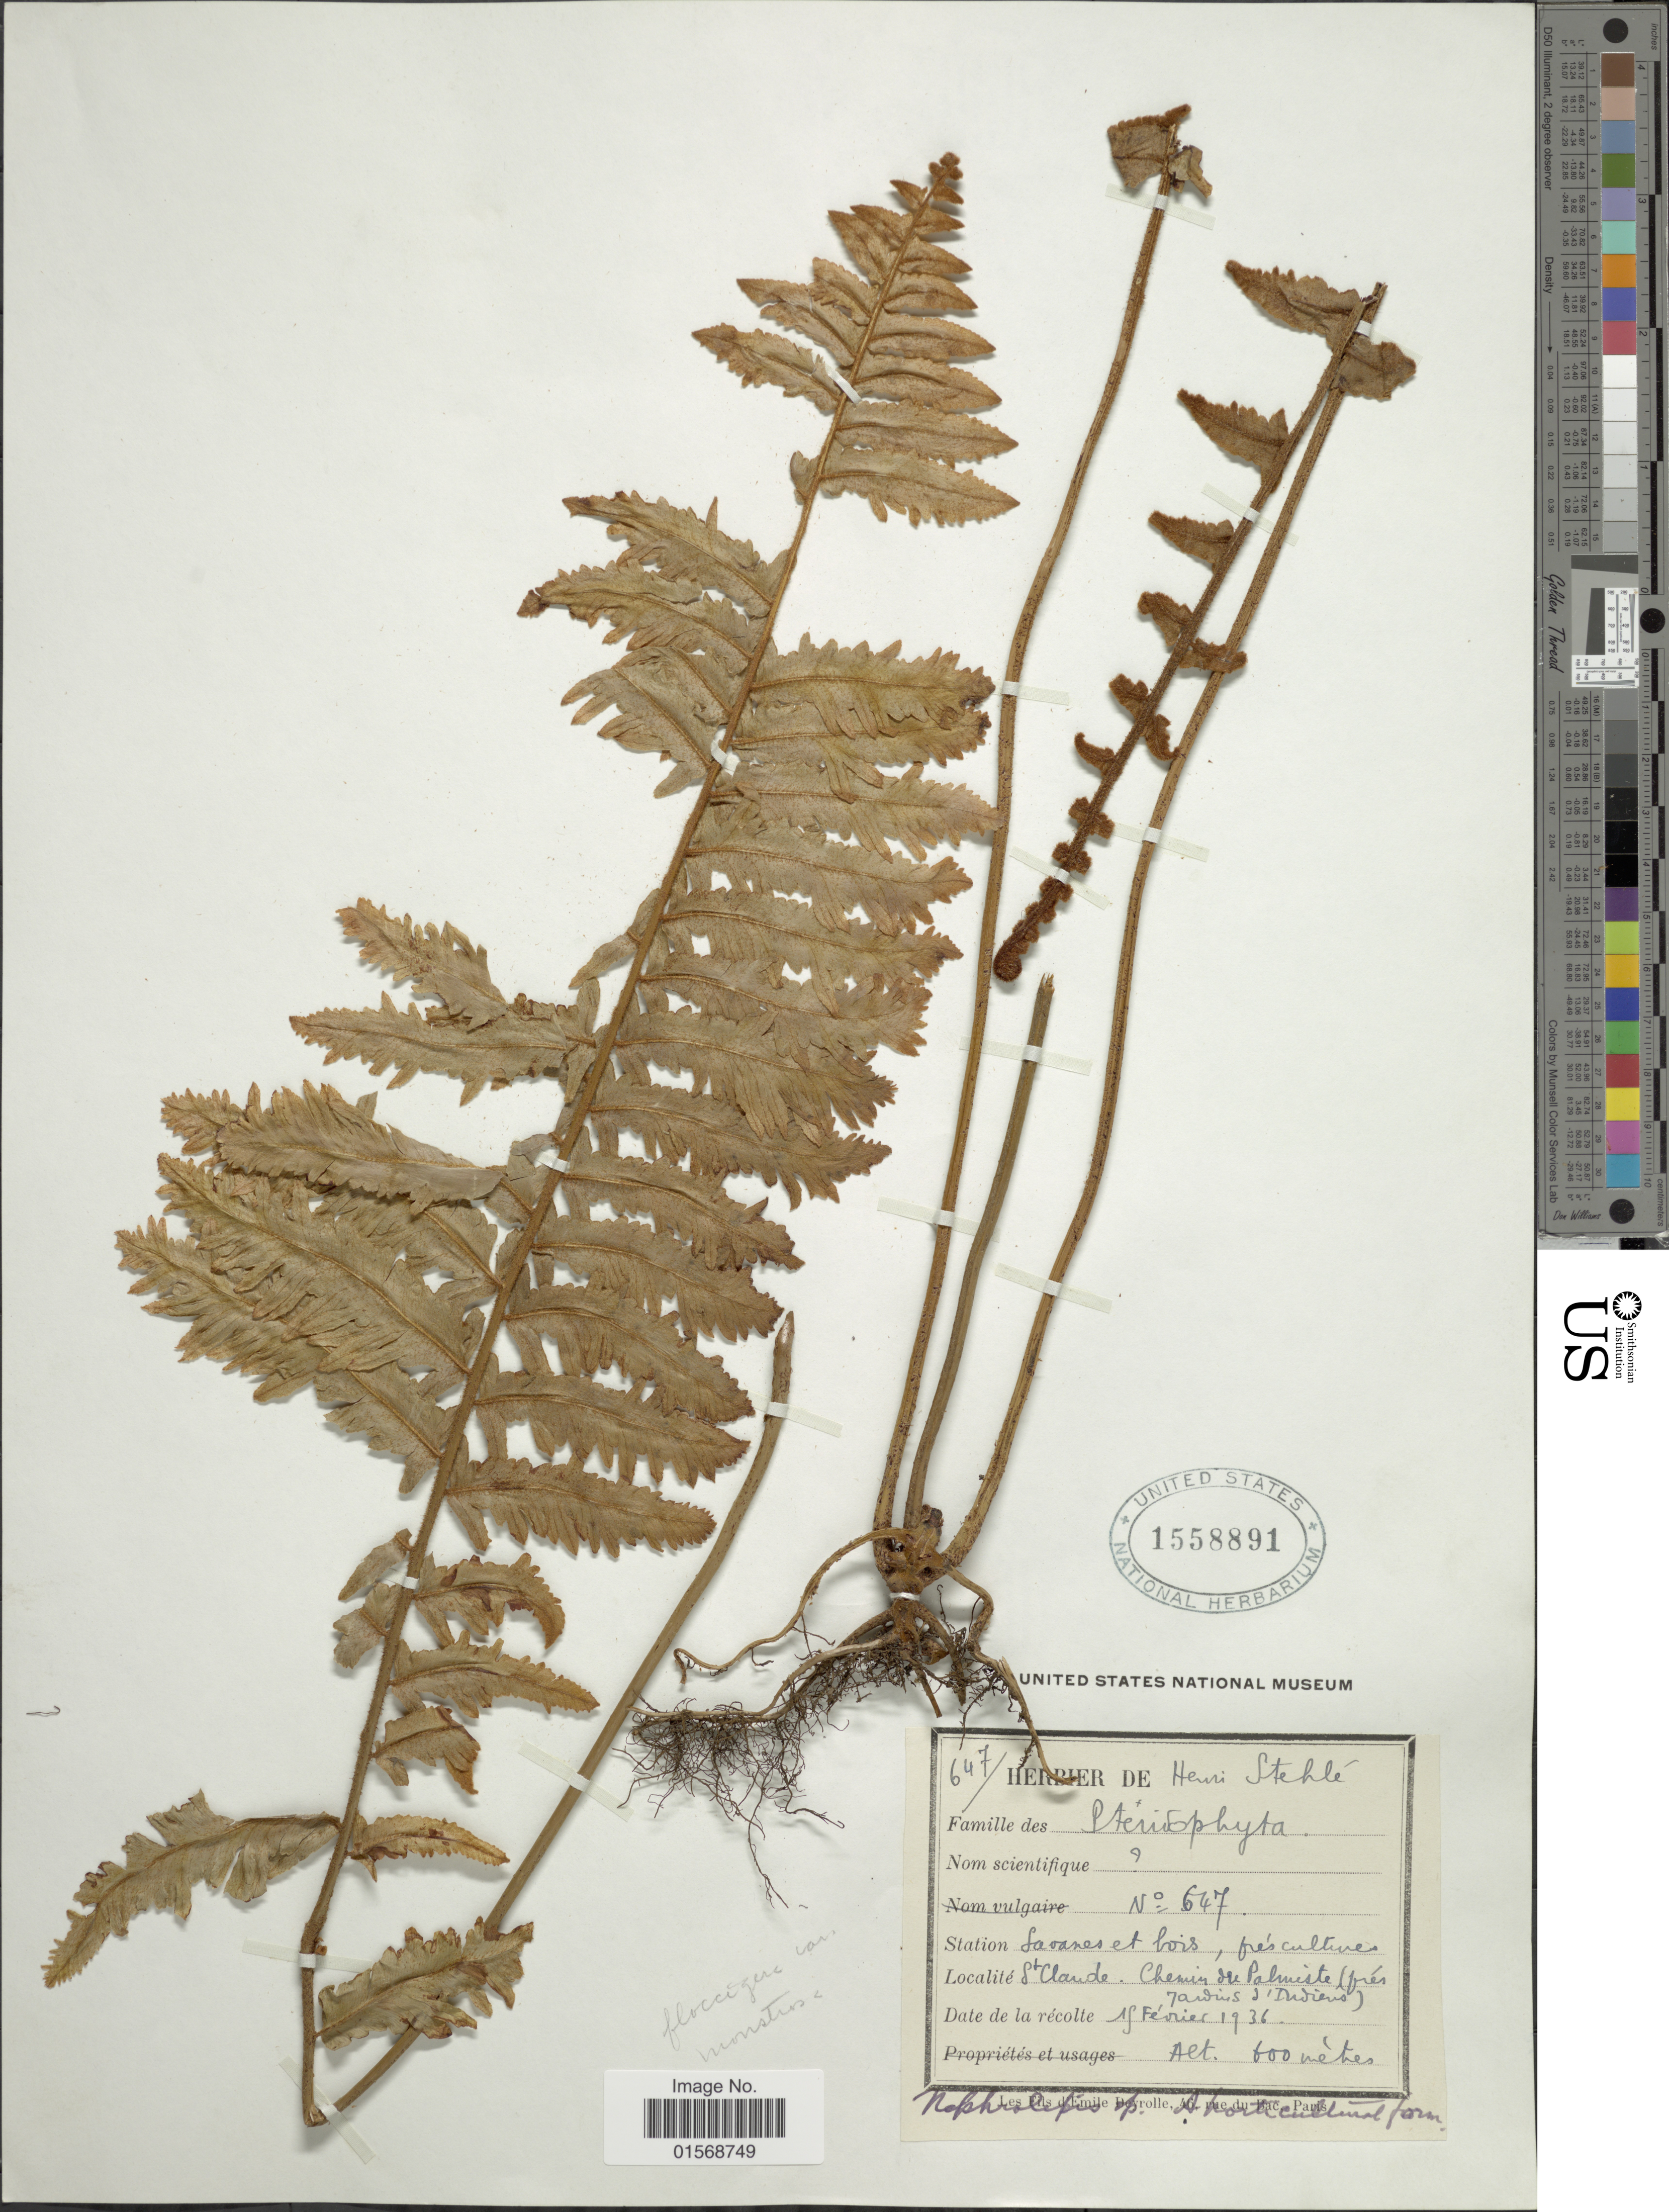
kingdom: Plantae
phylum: Tracheophyta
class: Polypodiopsida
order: Polypodiales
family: Nephrolepidaceae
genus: Nephrolepis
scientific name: Nephrolepis hirsutula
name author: (G. Forst.) C. Presl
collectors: H. Stehlé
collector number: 647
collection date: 1936-02-15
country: Guadeloupe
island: Guadeloupe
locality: Savanes et bois, pres cultures St. Claude, Chemin de Palmiste (pres Jardins d'Indiens).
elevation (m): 600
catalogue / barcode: US 1558891